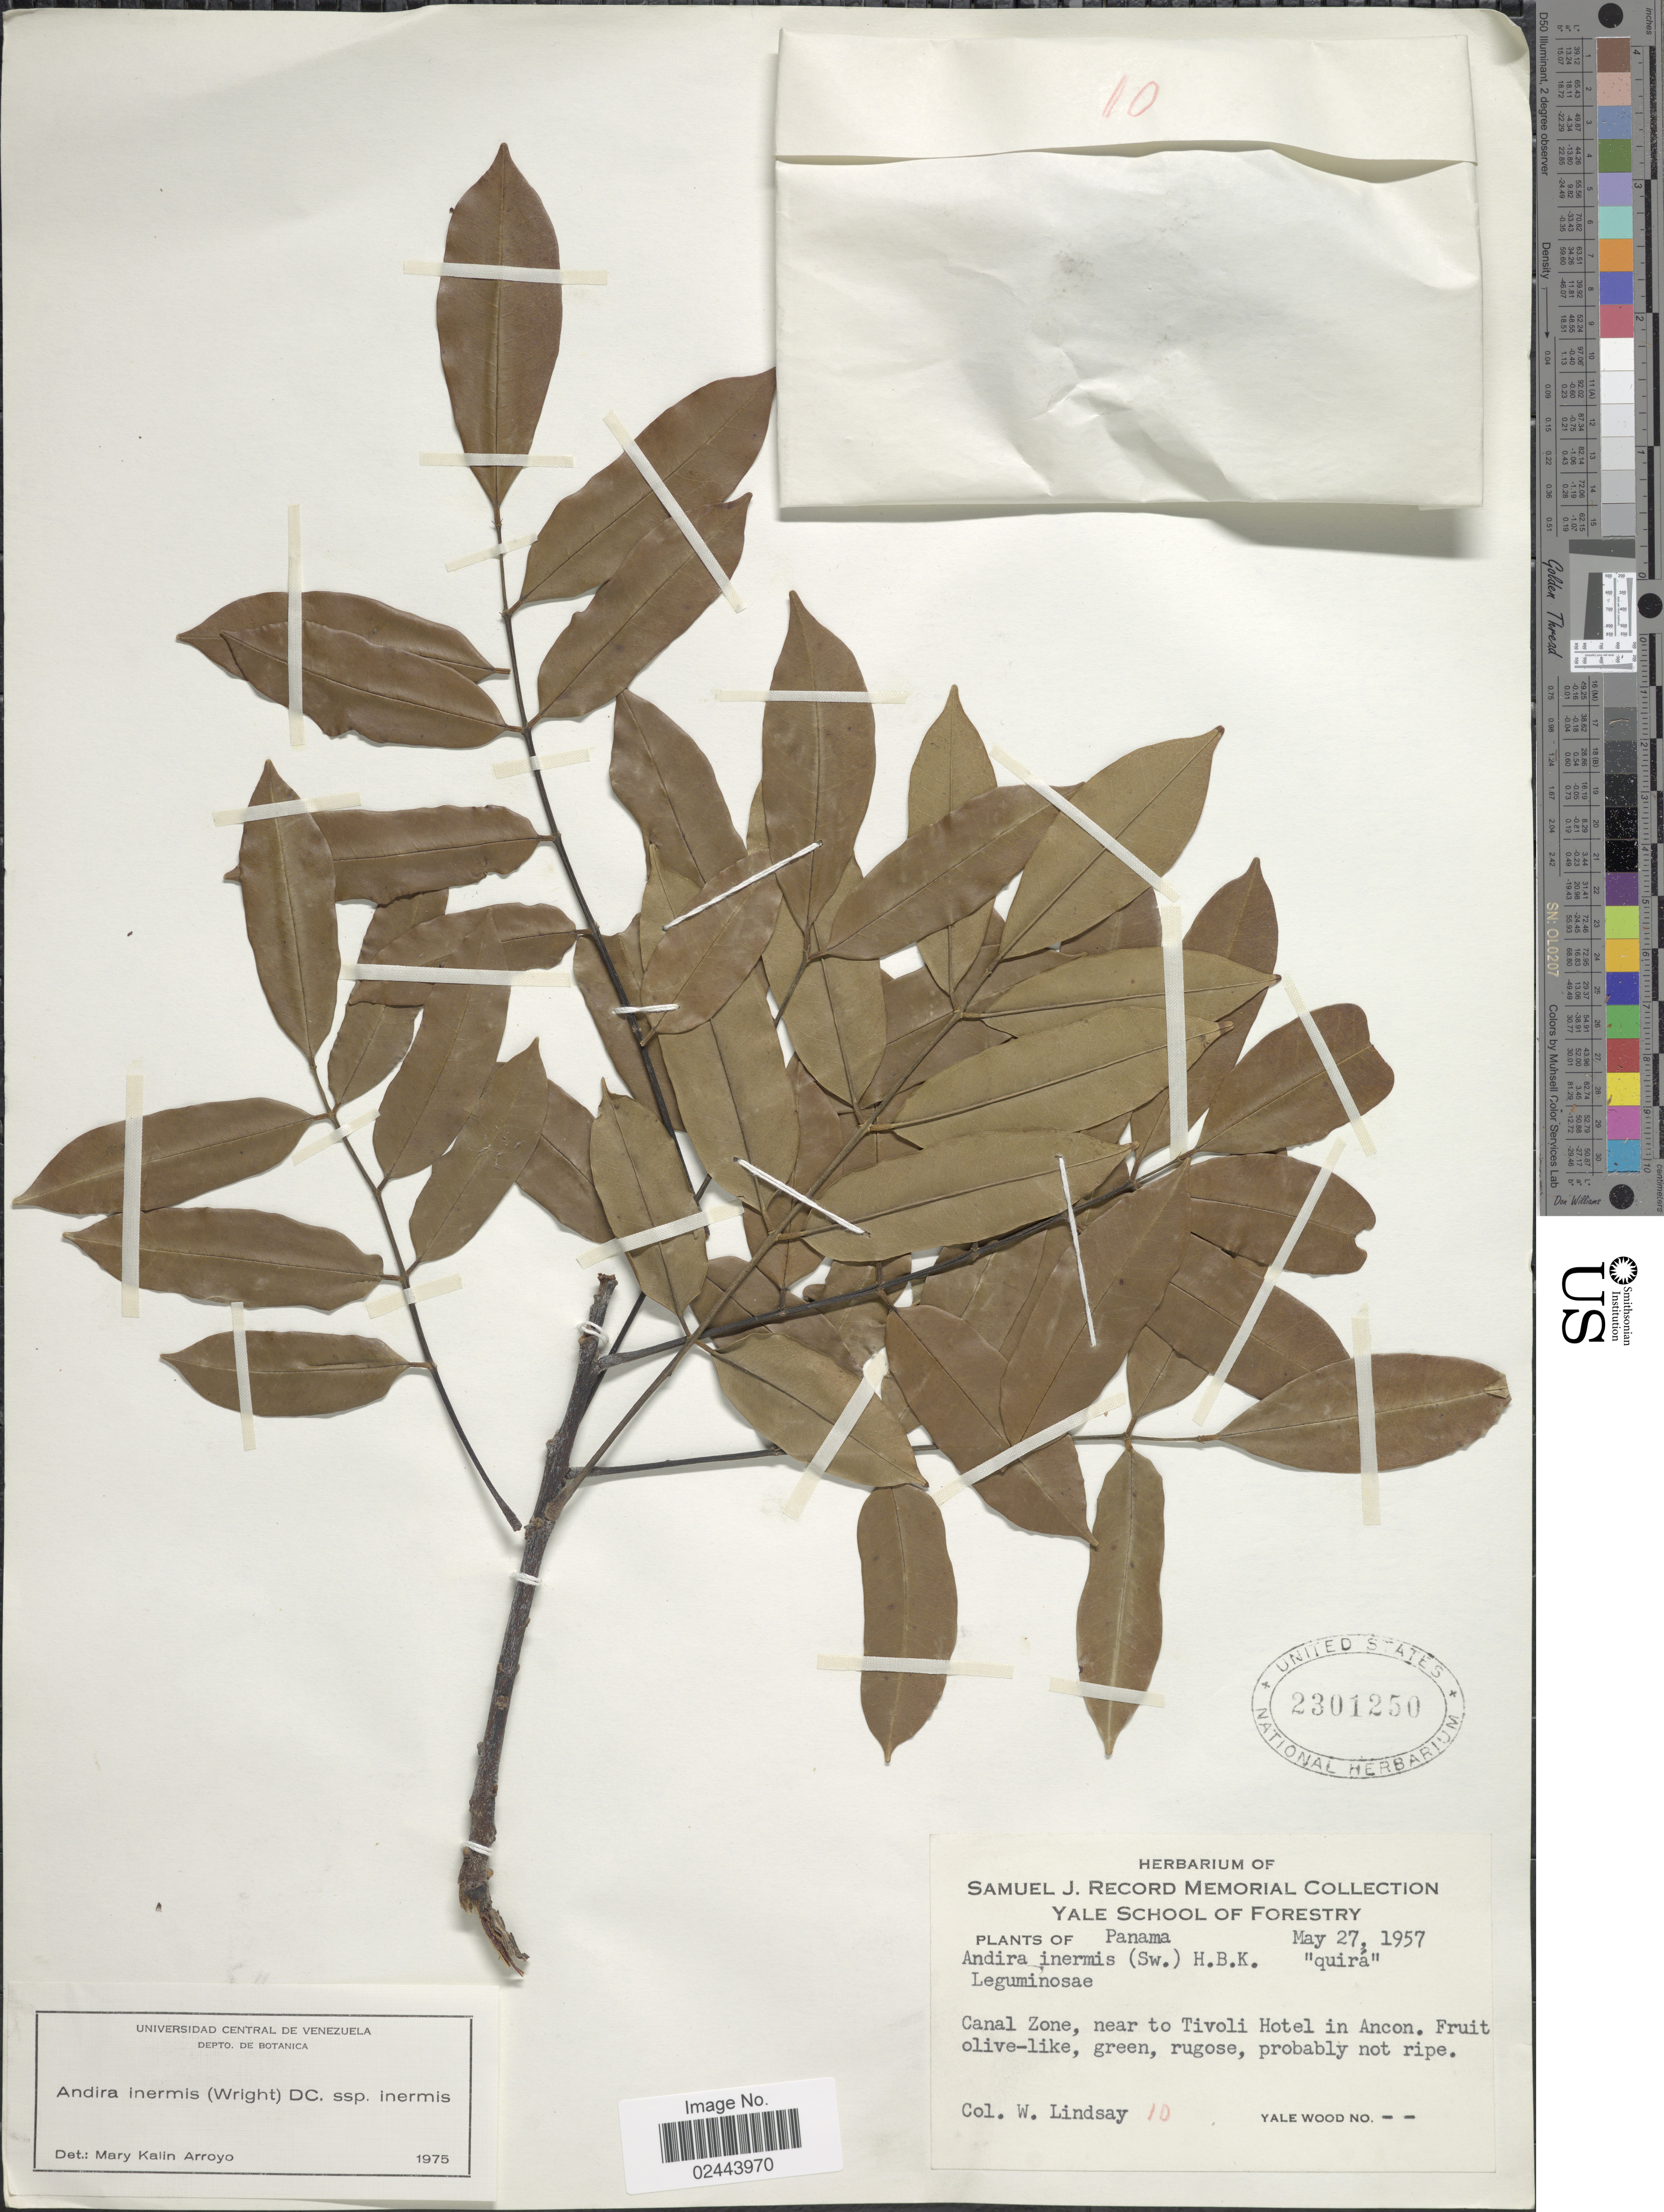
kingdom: Plantae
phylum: Tracheophyta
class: Magnoliopsida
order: Fabales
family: Fabaceae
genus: Andira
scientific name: Andira inermis subsp. inermis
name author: (W. Wright) Kunth ex DC.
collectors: W. L. Lindsay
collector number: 10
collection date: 1957-05-27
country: Panama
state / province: Colón / Panamá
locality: Canal Zone, near to Tivoli Hotel in Ancon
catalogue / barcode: US 2301250